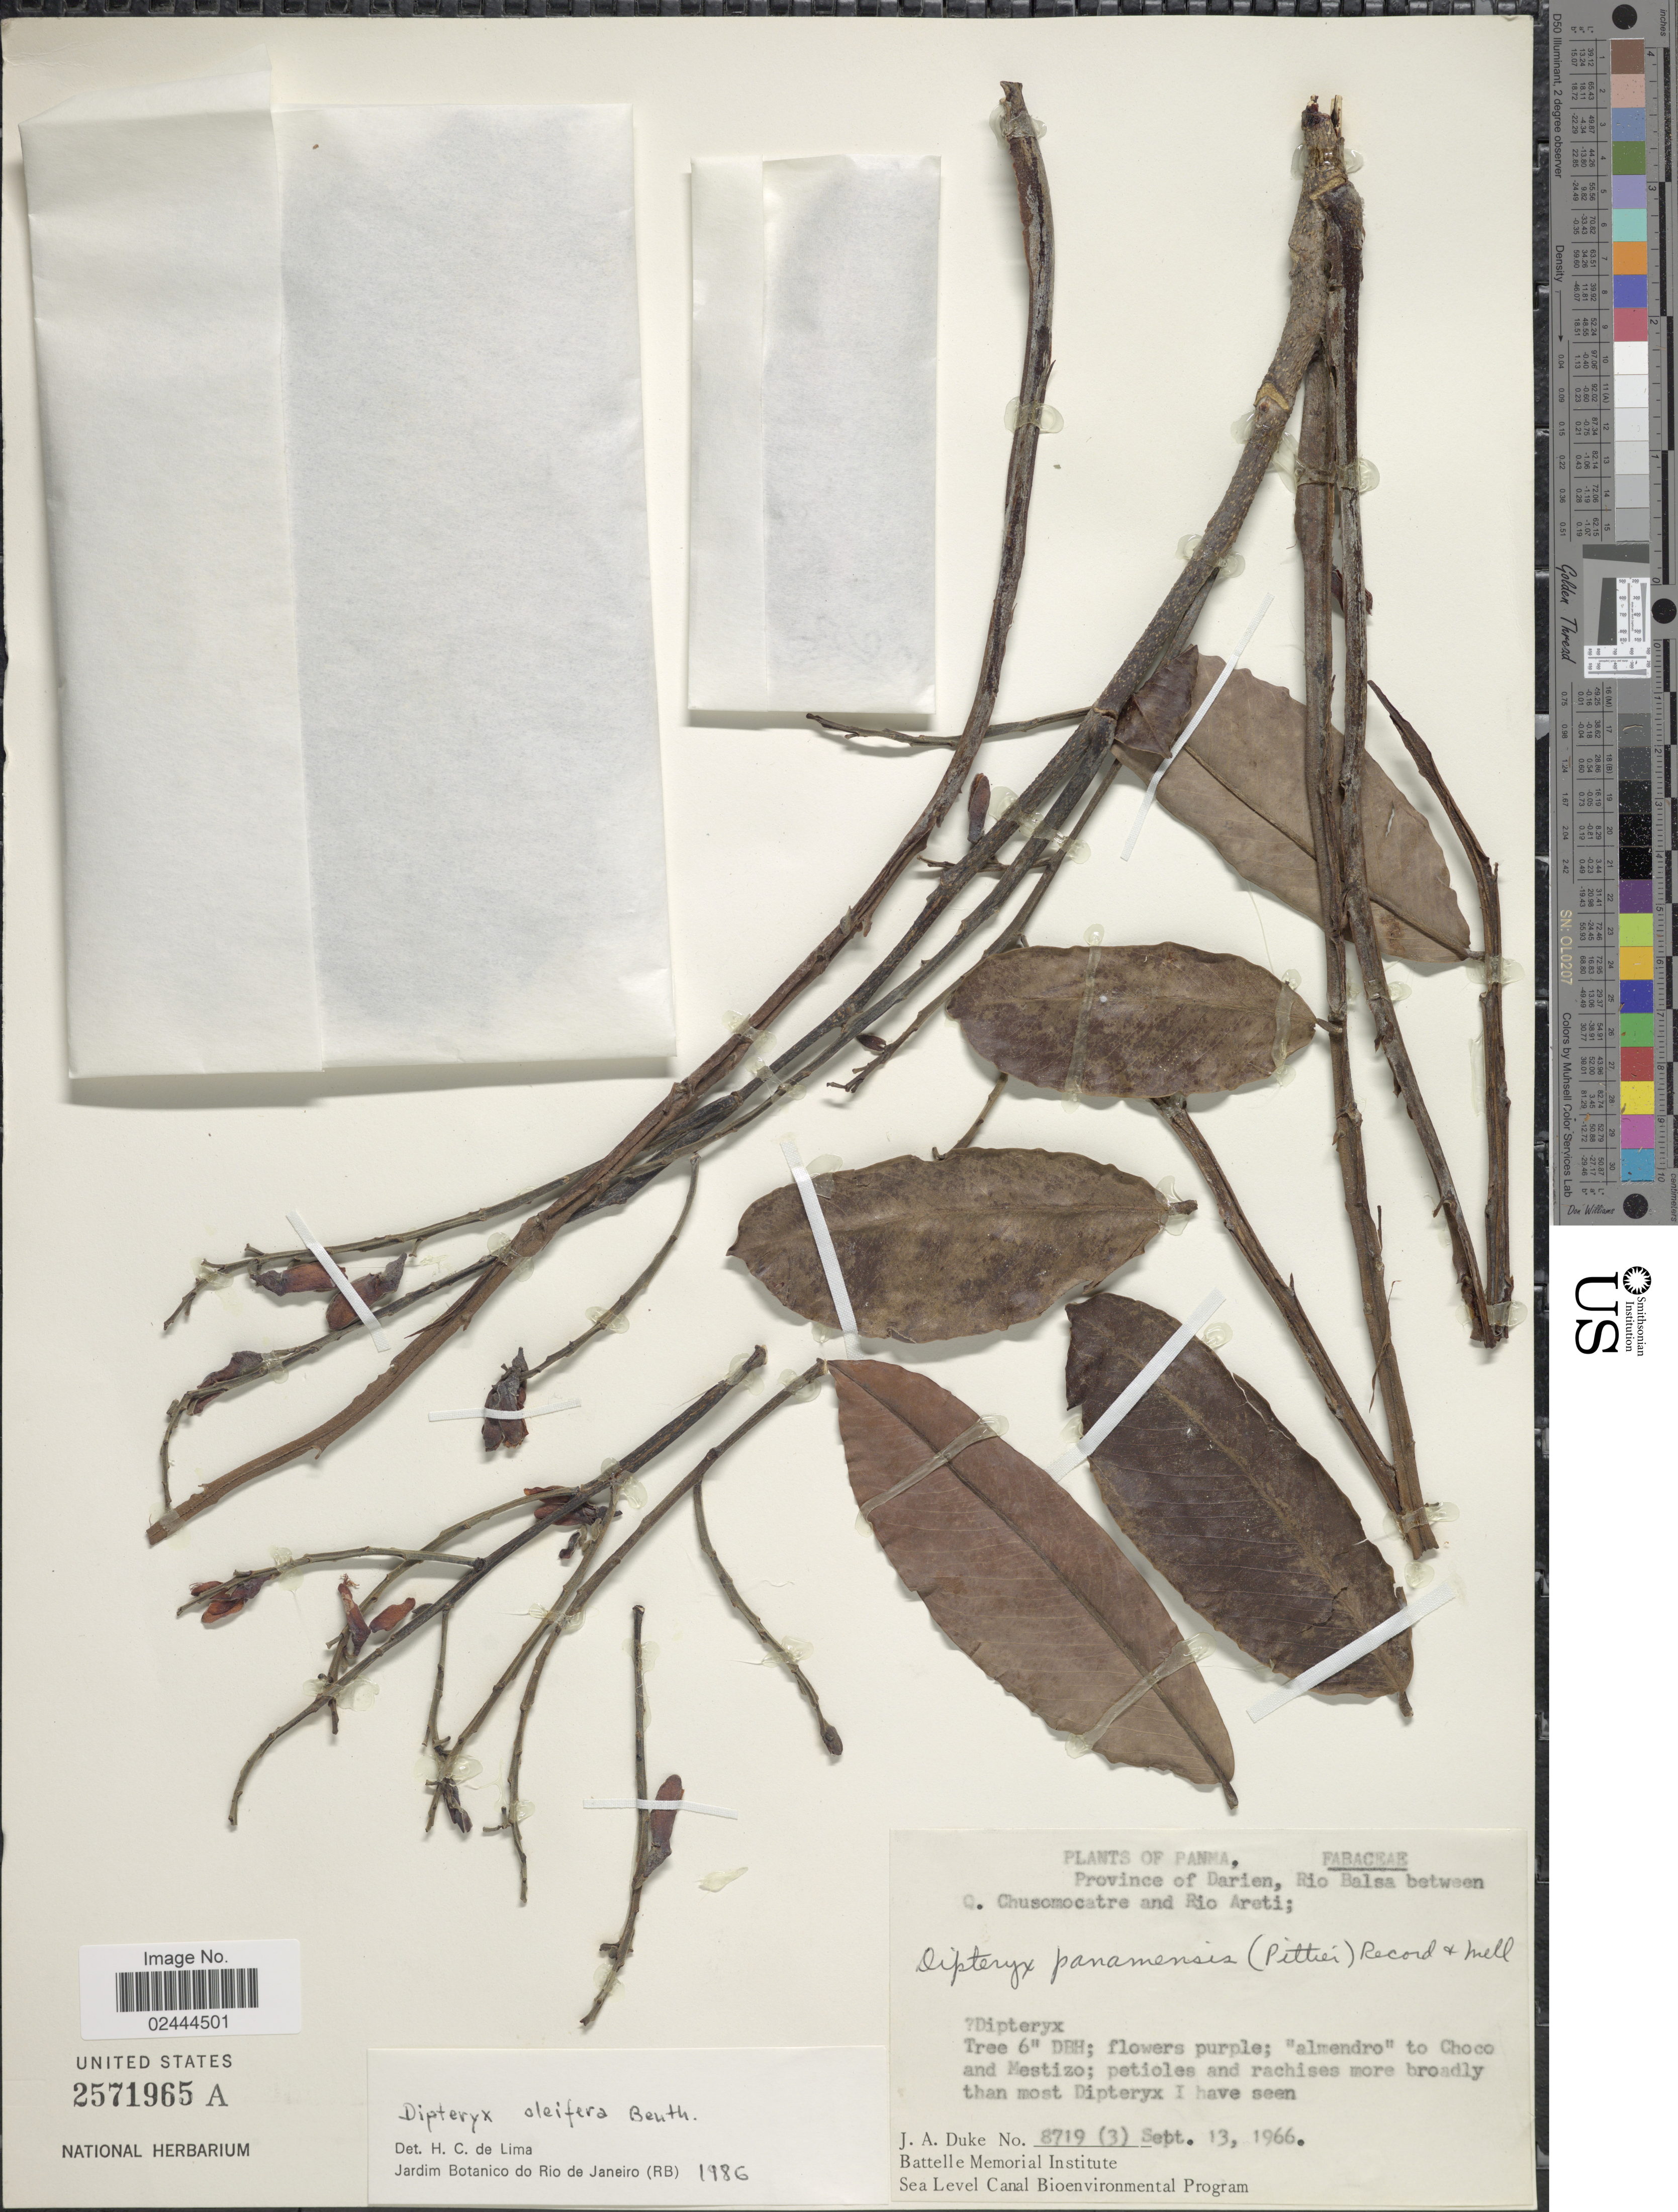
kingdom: Plantae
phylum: Tracheophyta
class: Magnoliopsida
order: Fabales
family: Fabaceae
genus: Dipteryx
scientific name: Dipteryx oleifera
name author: Benth.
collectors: J. A. Duke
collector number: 8719 (3)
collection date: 1966-09-13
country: Panama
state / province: Darién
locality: Rio Balsa between Q. Chusomocatre and Rio Areti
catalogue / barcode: US 2571965A